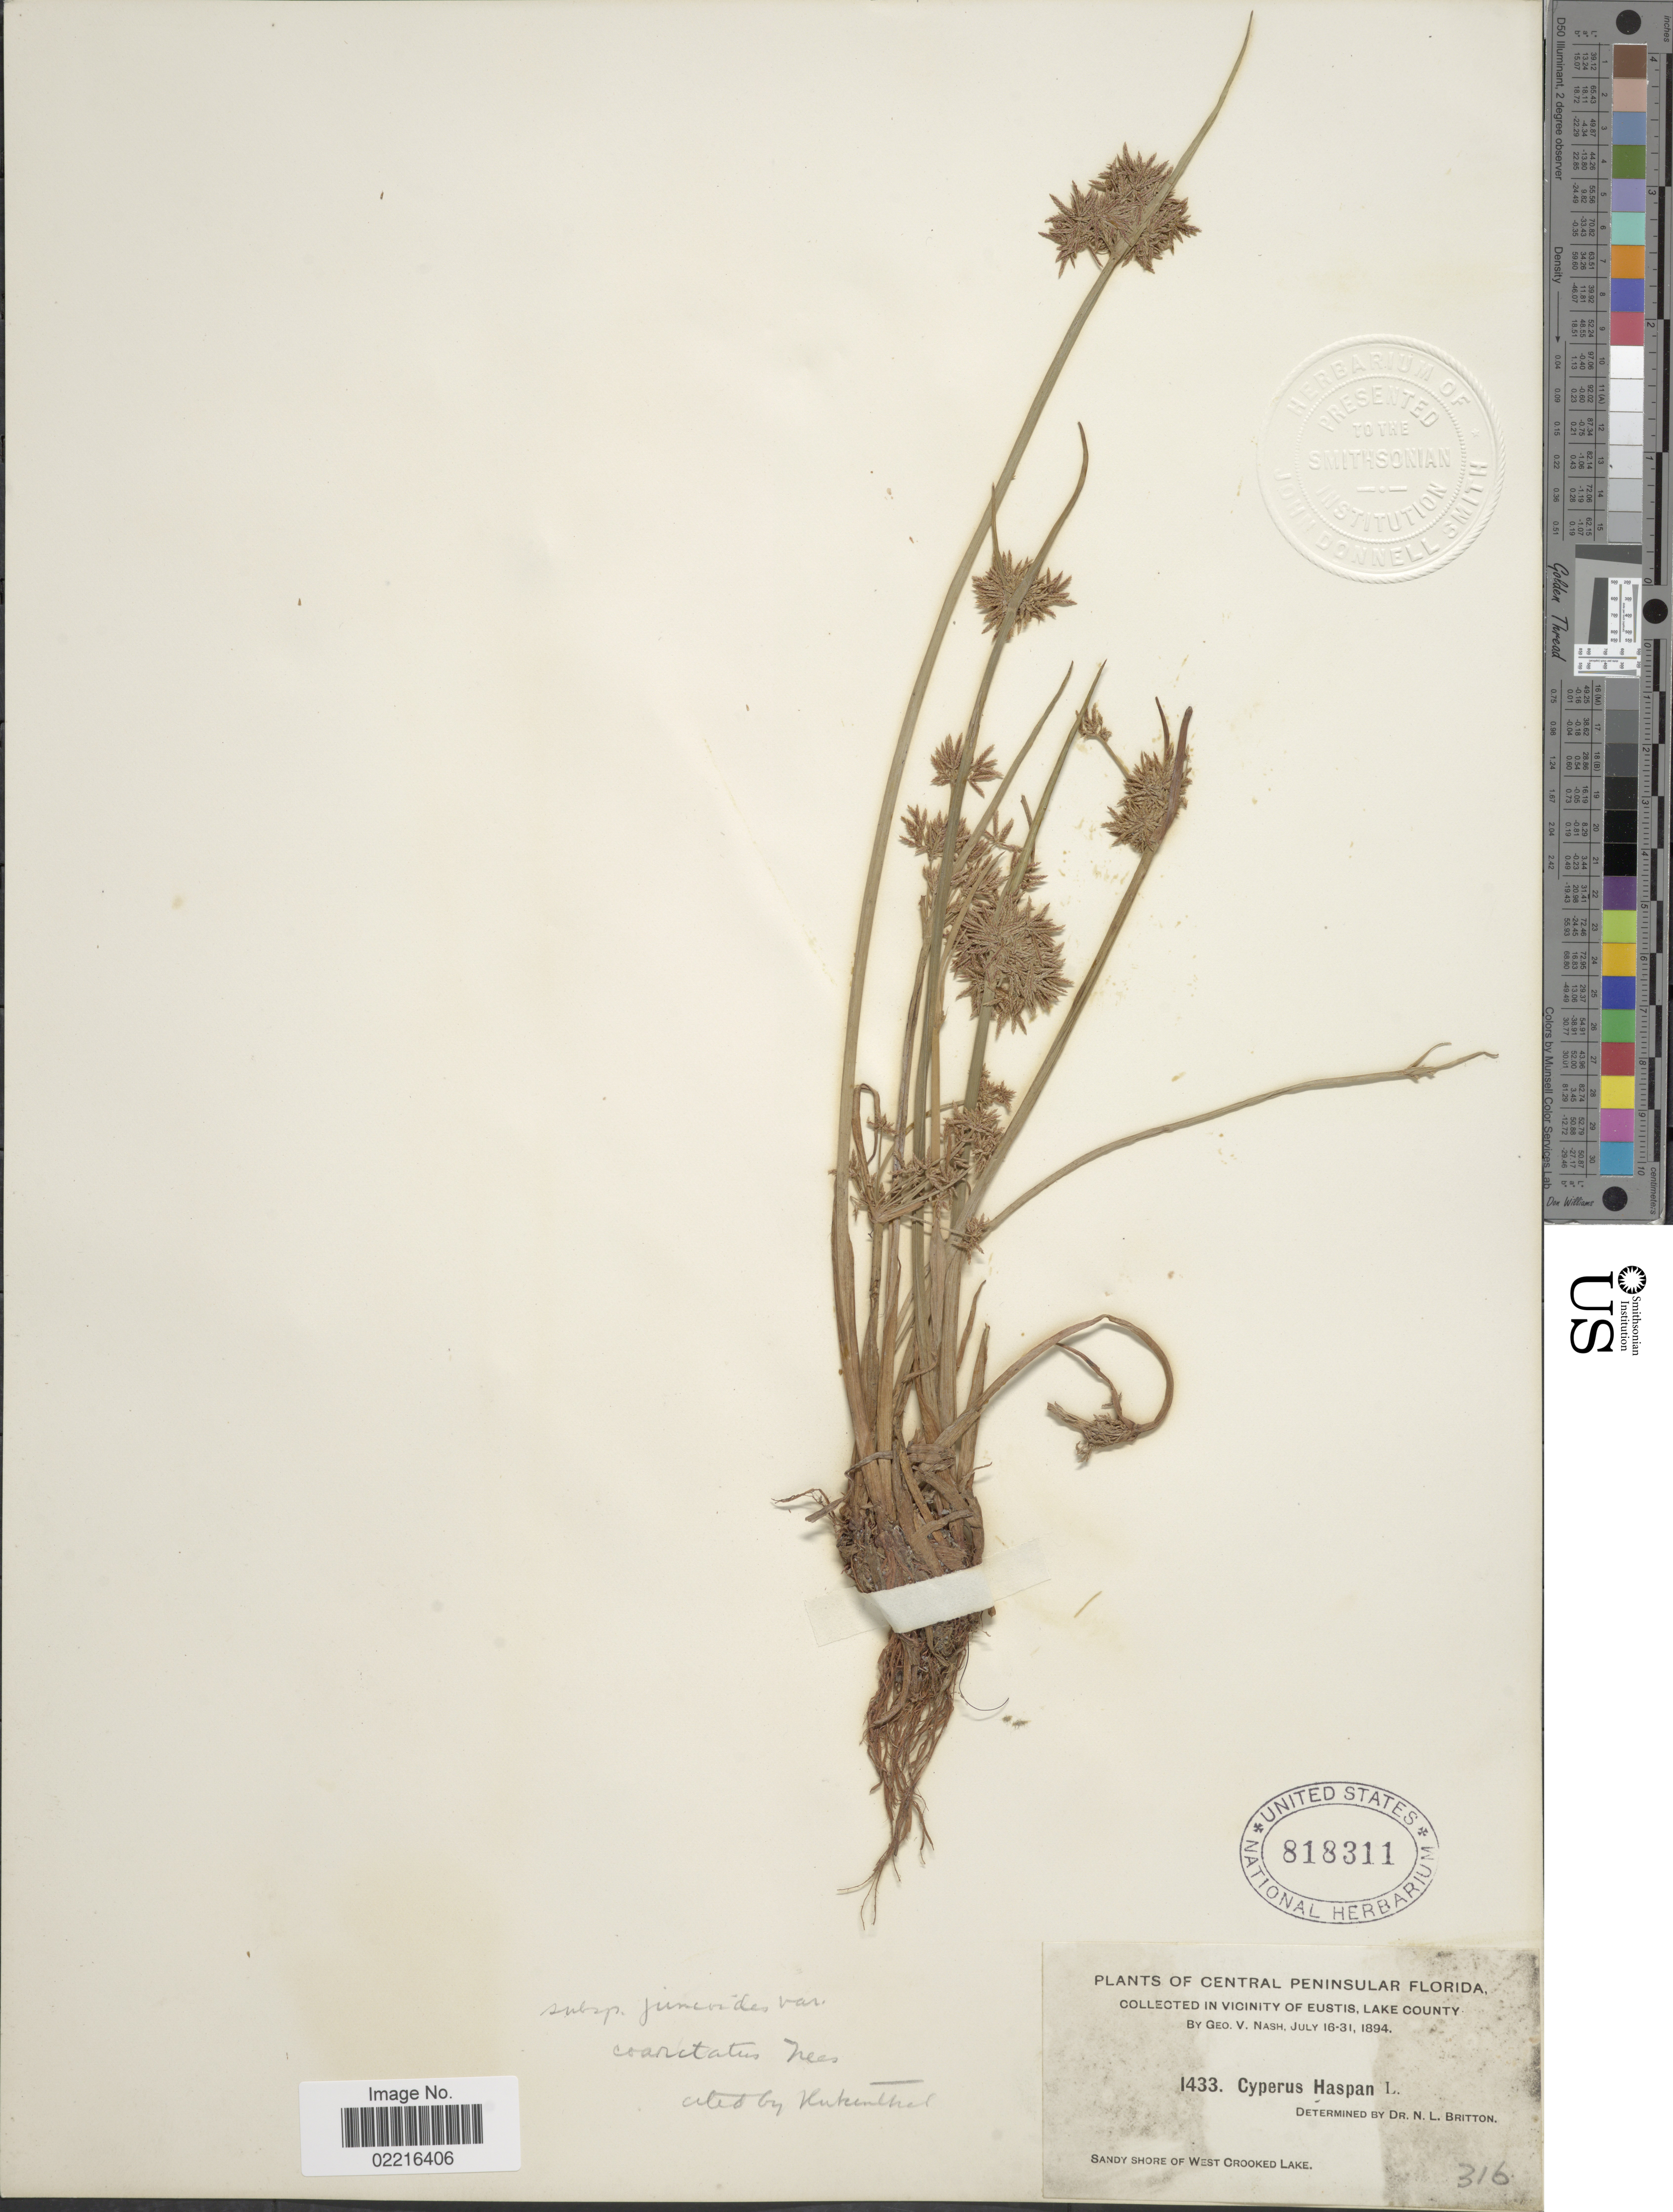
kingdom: Plantae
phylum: Tracheophyta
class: Liliopsida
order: Poales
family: Cyperaceae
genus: Cyperus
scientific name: Cyperus haspan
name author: L.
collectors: G. V. Nash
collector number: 1433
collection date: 1894-07-16/1894-07-31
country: United States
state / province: Florida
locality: Central Peninsular Florida, Vicinity of Eustis, Lake County, West Crooked Lake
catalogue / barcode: US 818311